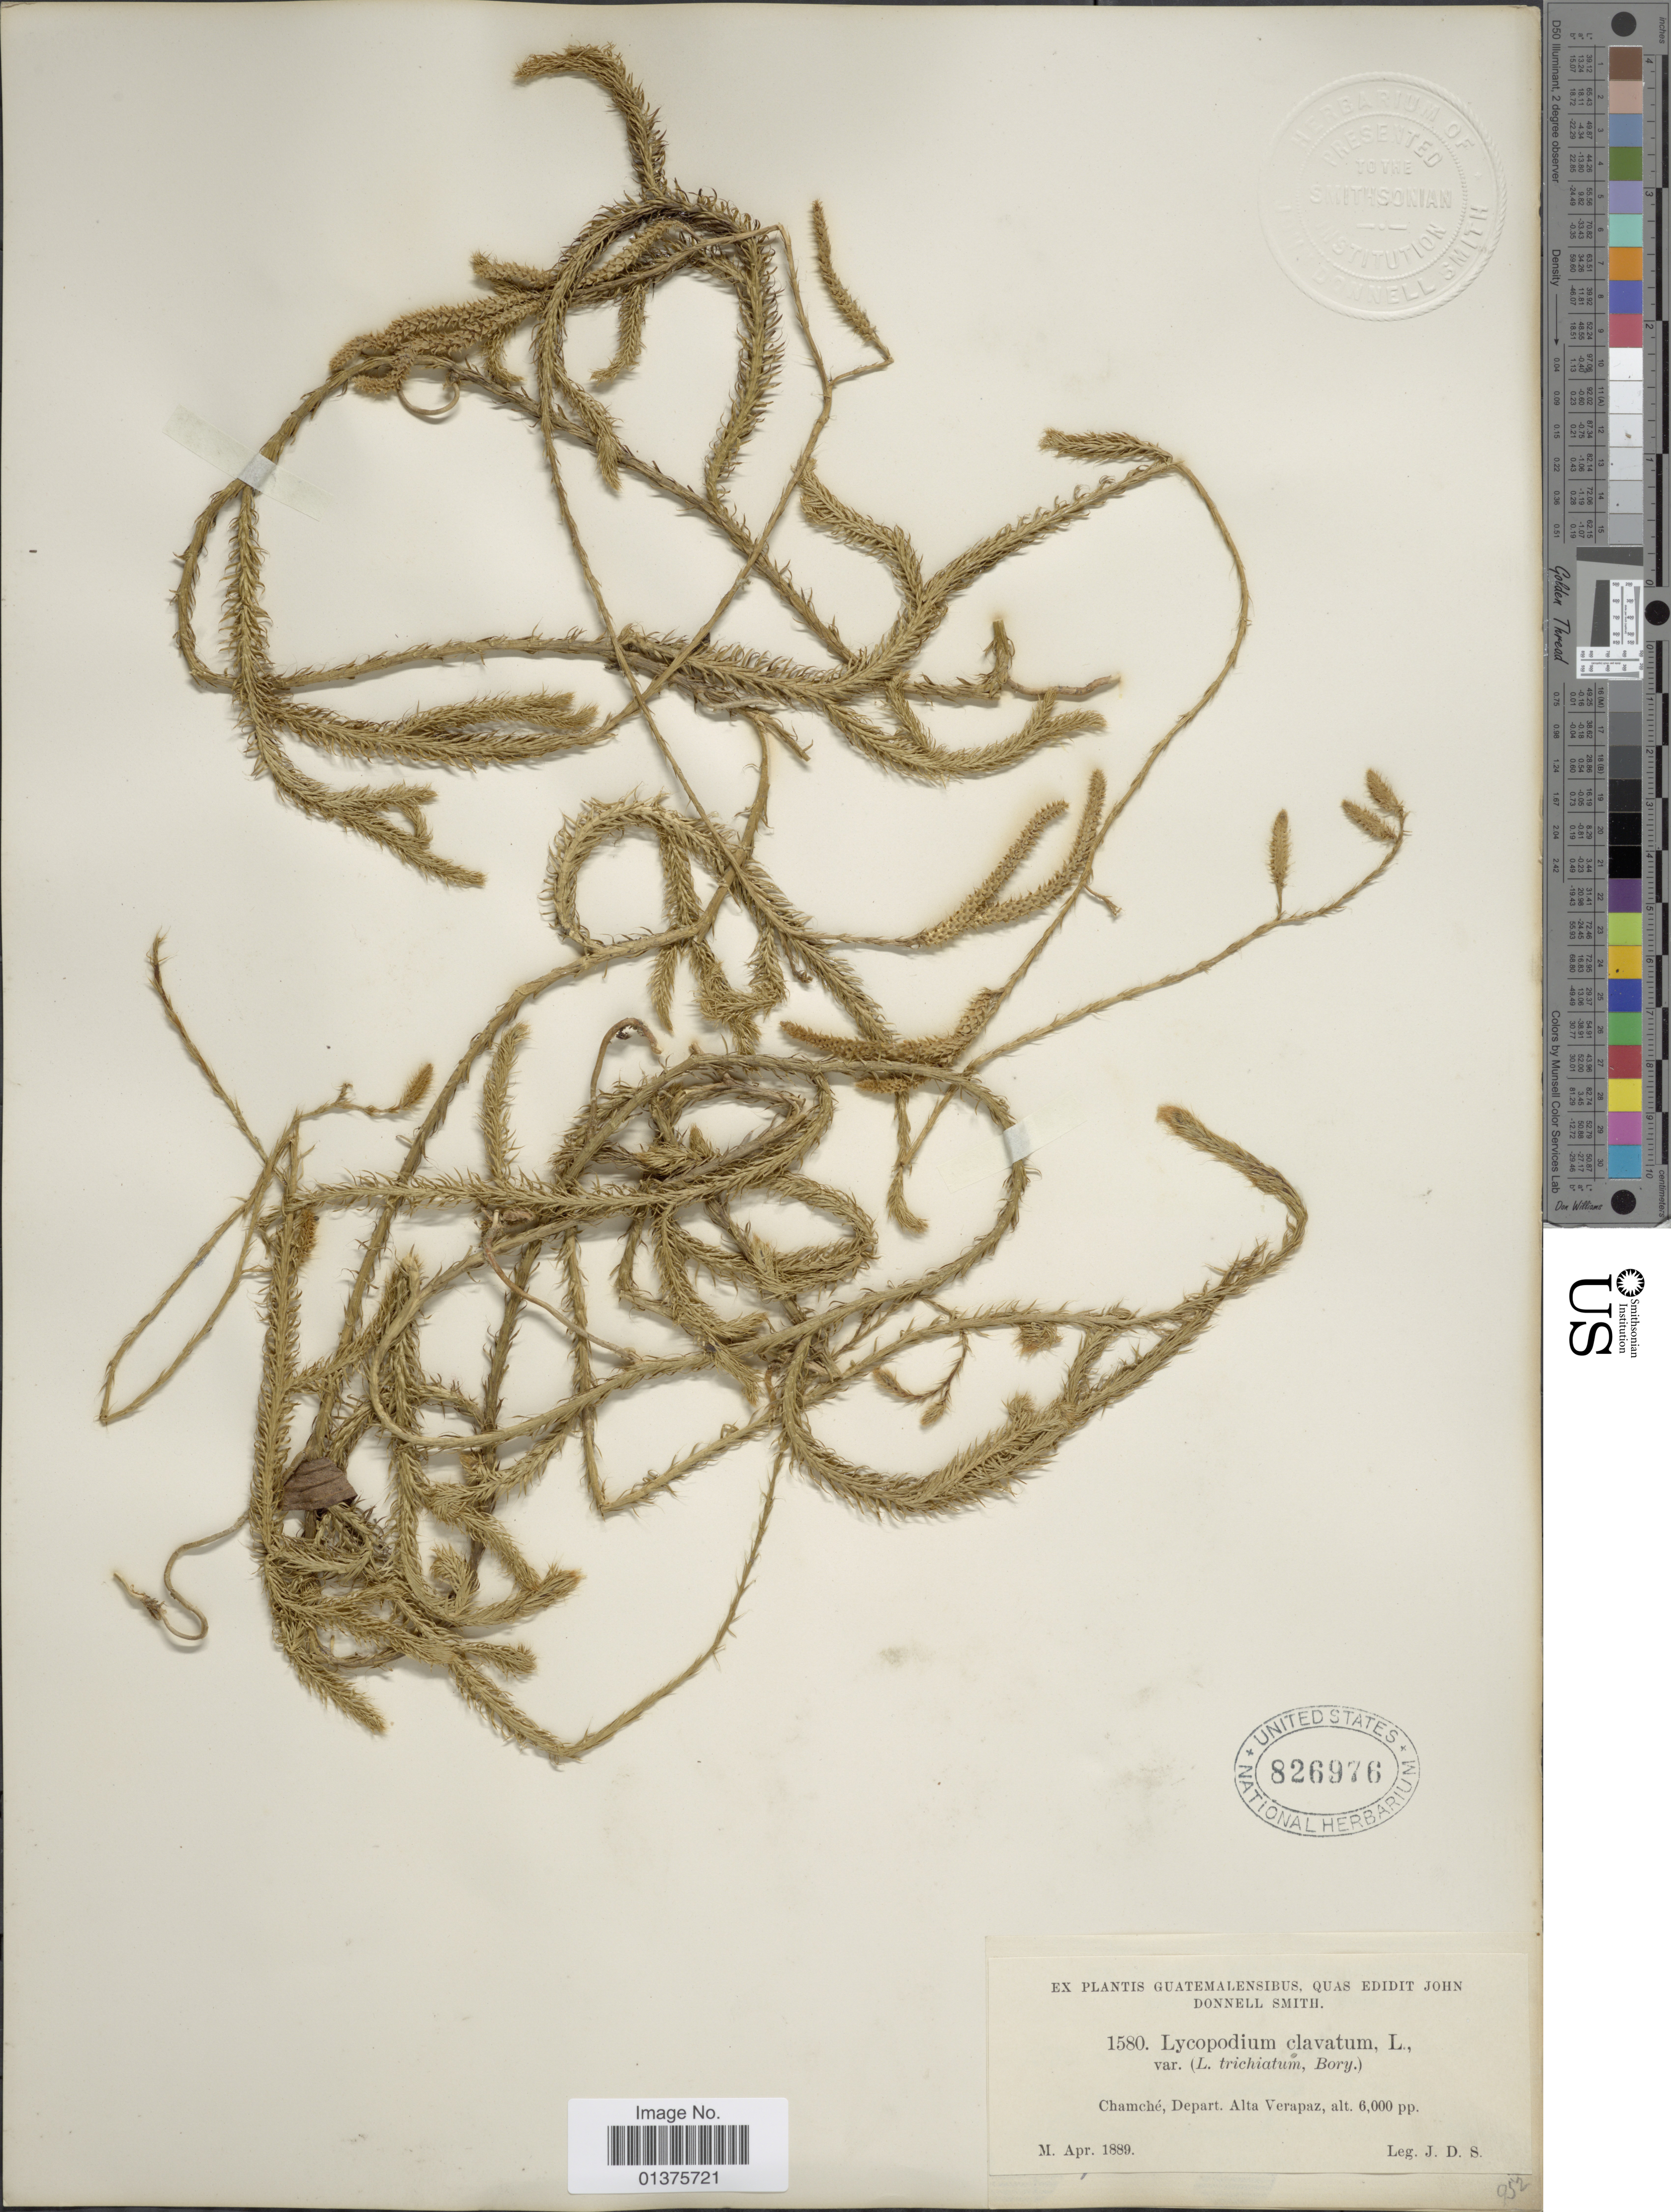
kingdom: Plantae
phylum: Tracheophyta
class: Lycopodiopsida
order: Lycopodiales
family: Lycopodiaceae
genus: Lycopodium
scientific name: Lycopodium clavatum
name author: L.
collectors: J. Donnell Smith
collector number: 1580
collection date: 1889-04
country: Guatemala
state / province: Alta Verapaz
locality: Chamché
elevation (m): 1829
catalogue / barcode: US 826976